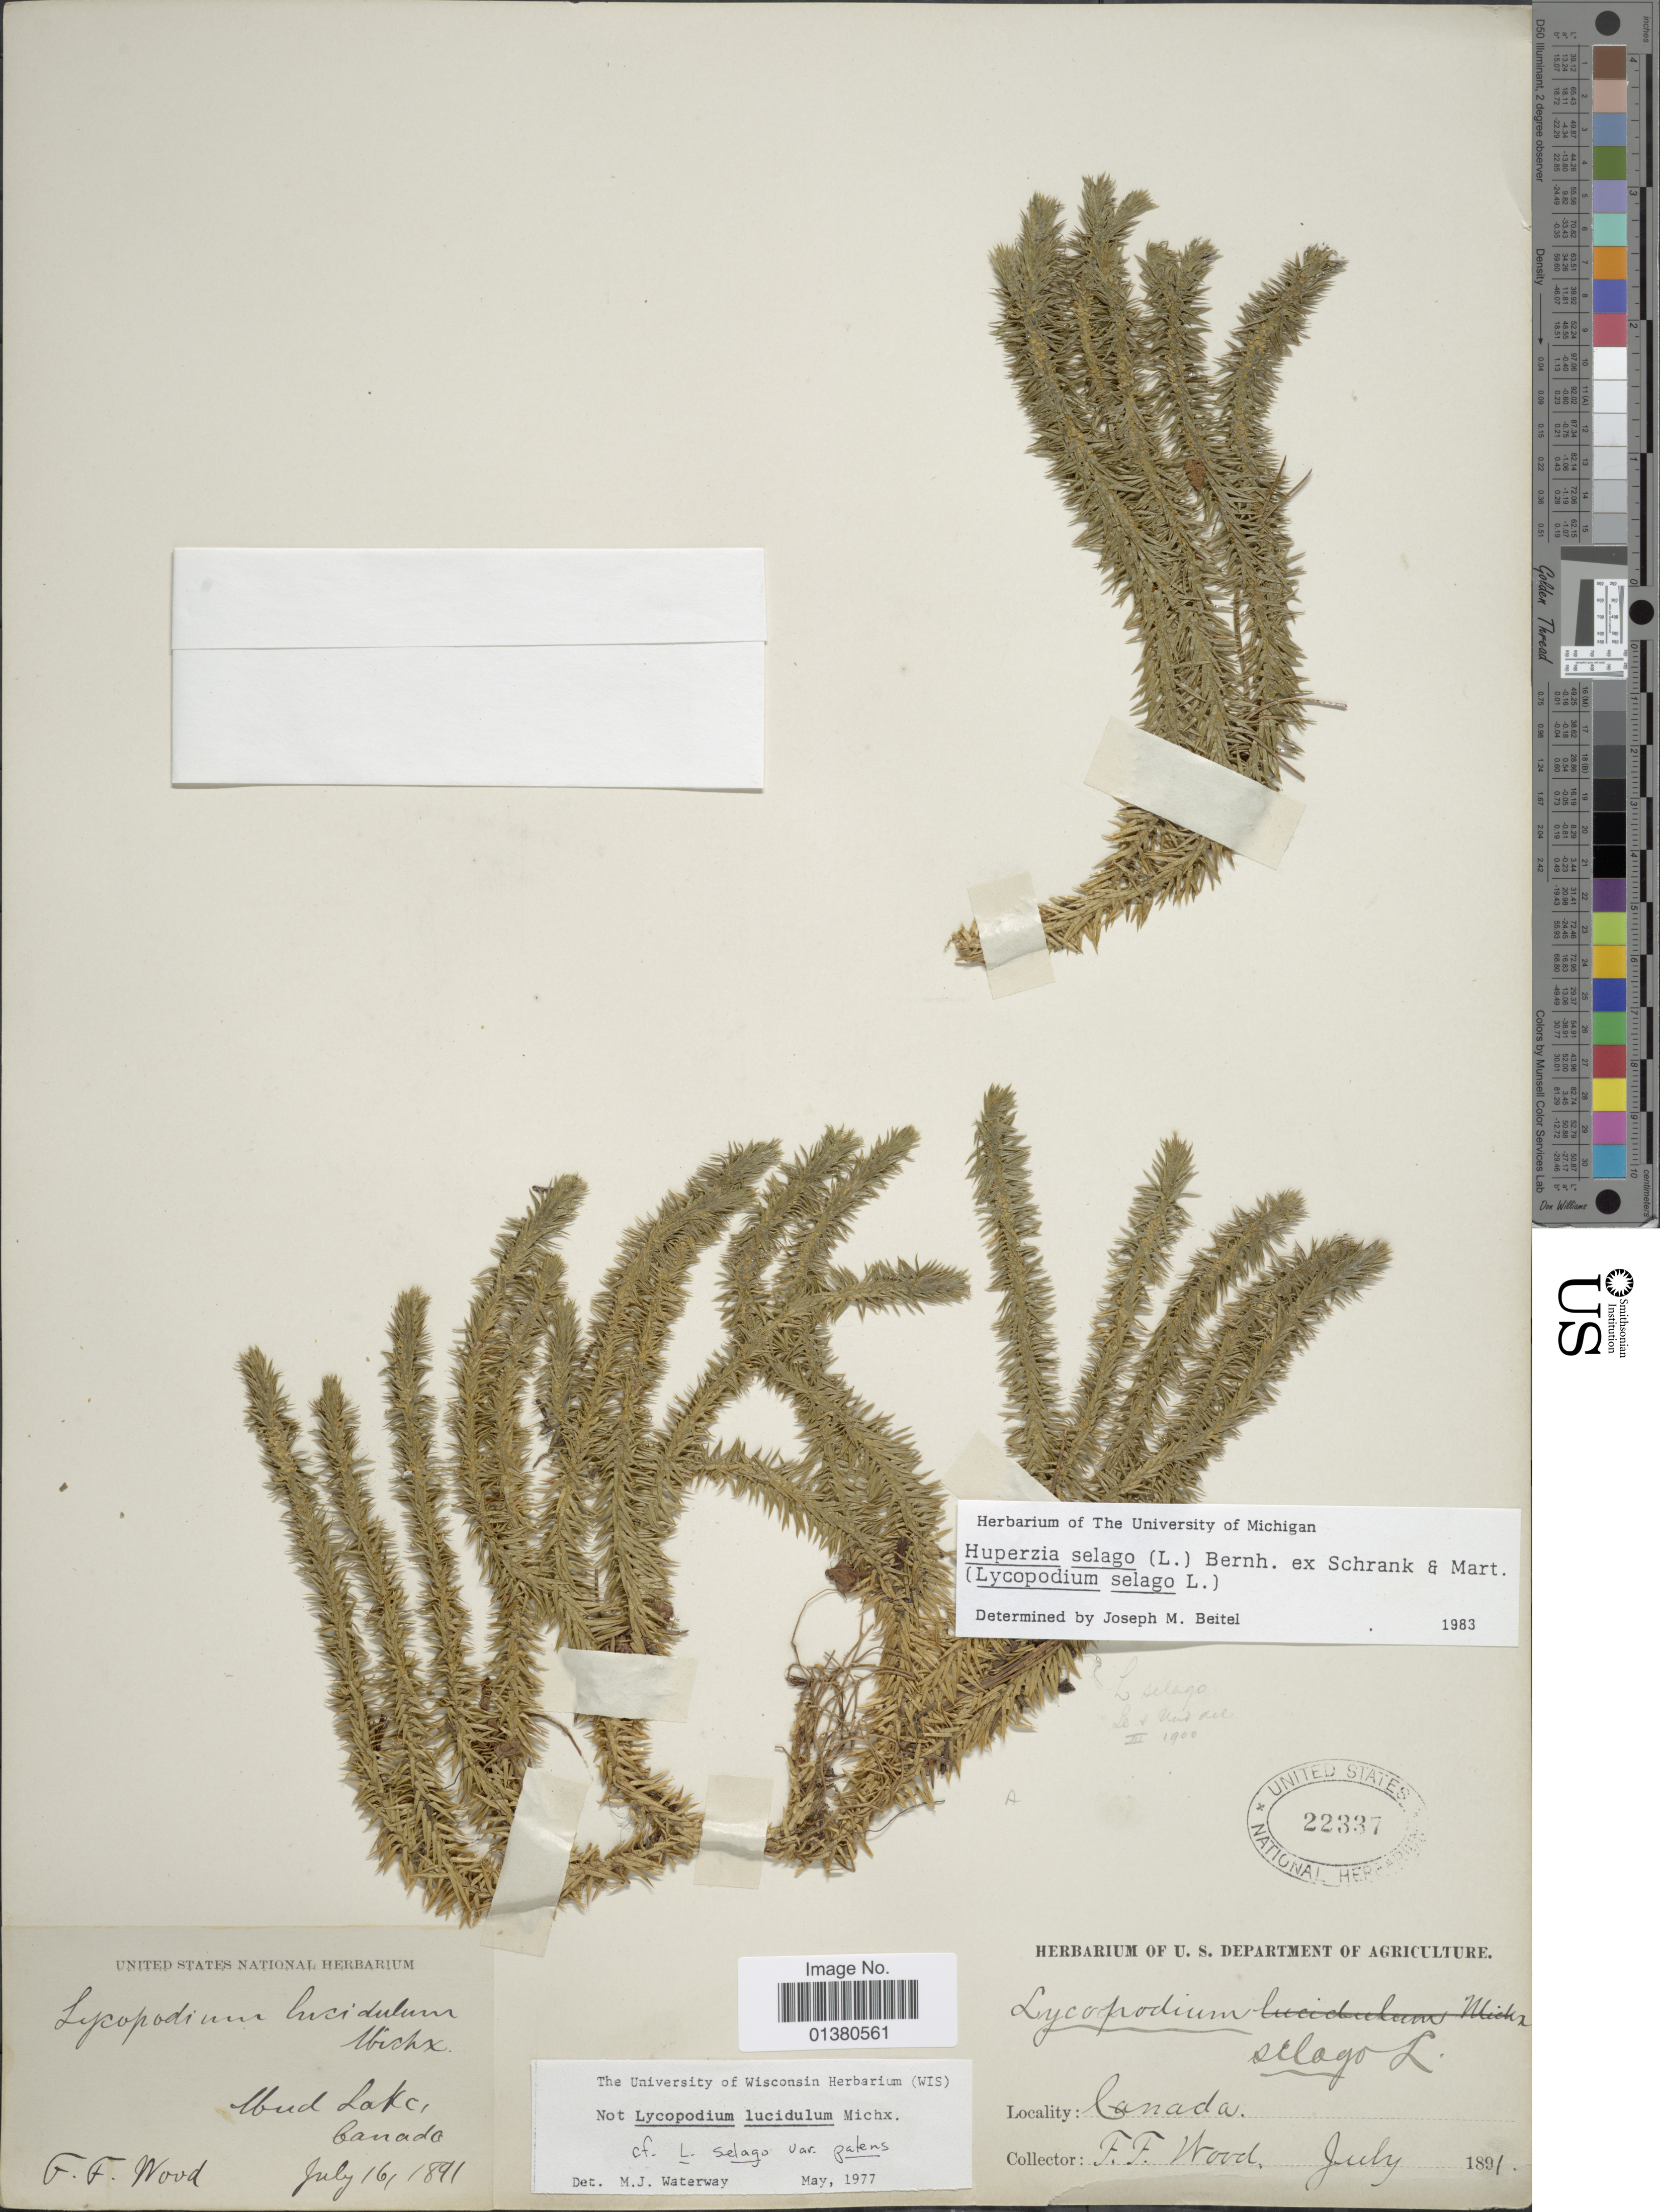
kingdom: Plantae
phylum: Tracheophyta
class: Lycopodiopsida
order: Lycopodiales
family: Lycopodiaceae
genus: Huperzia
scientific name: Huperzia selago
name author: (L.) Bernh. ex Schrank & Mart.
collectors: F. Wood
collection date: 1891-07-16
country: Canada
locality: Mud Lake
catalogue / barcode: US 22337